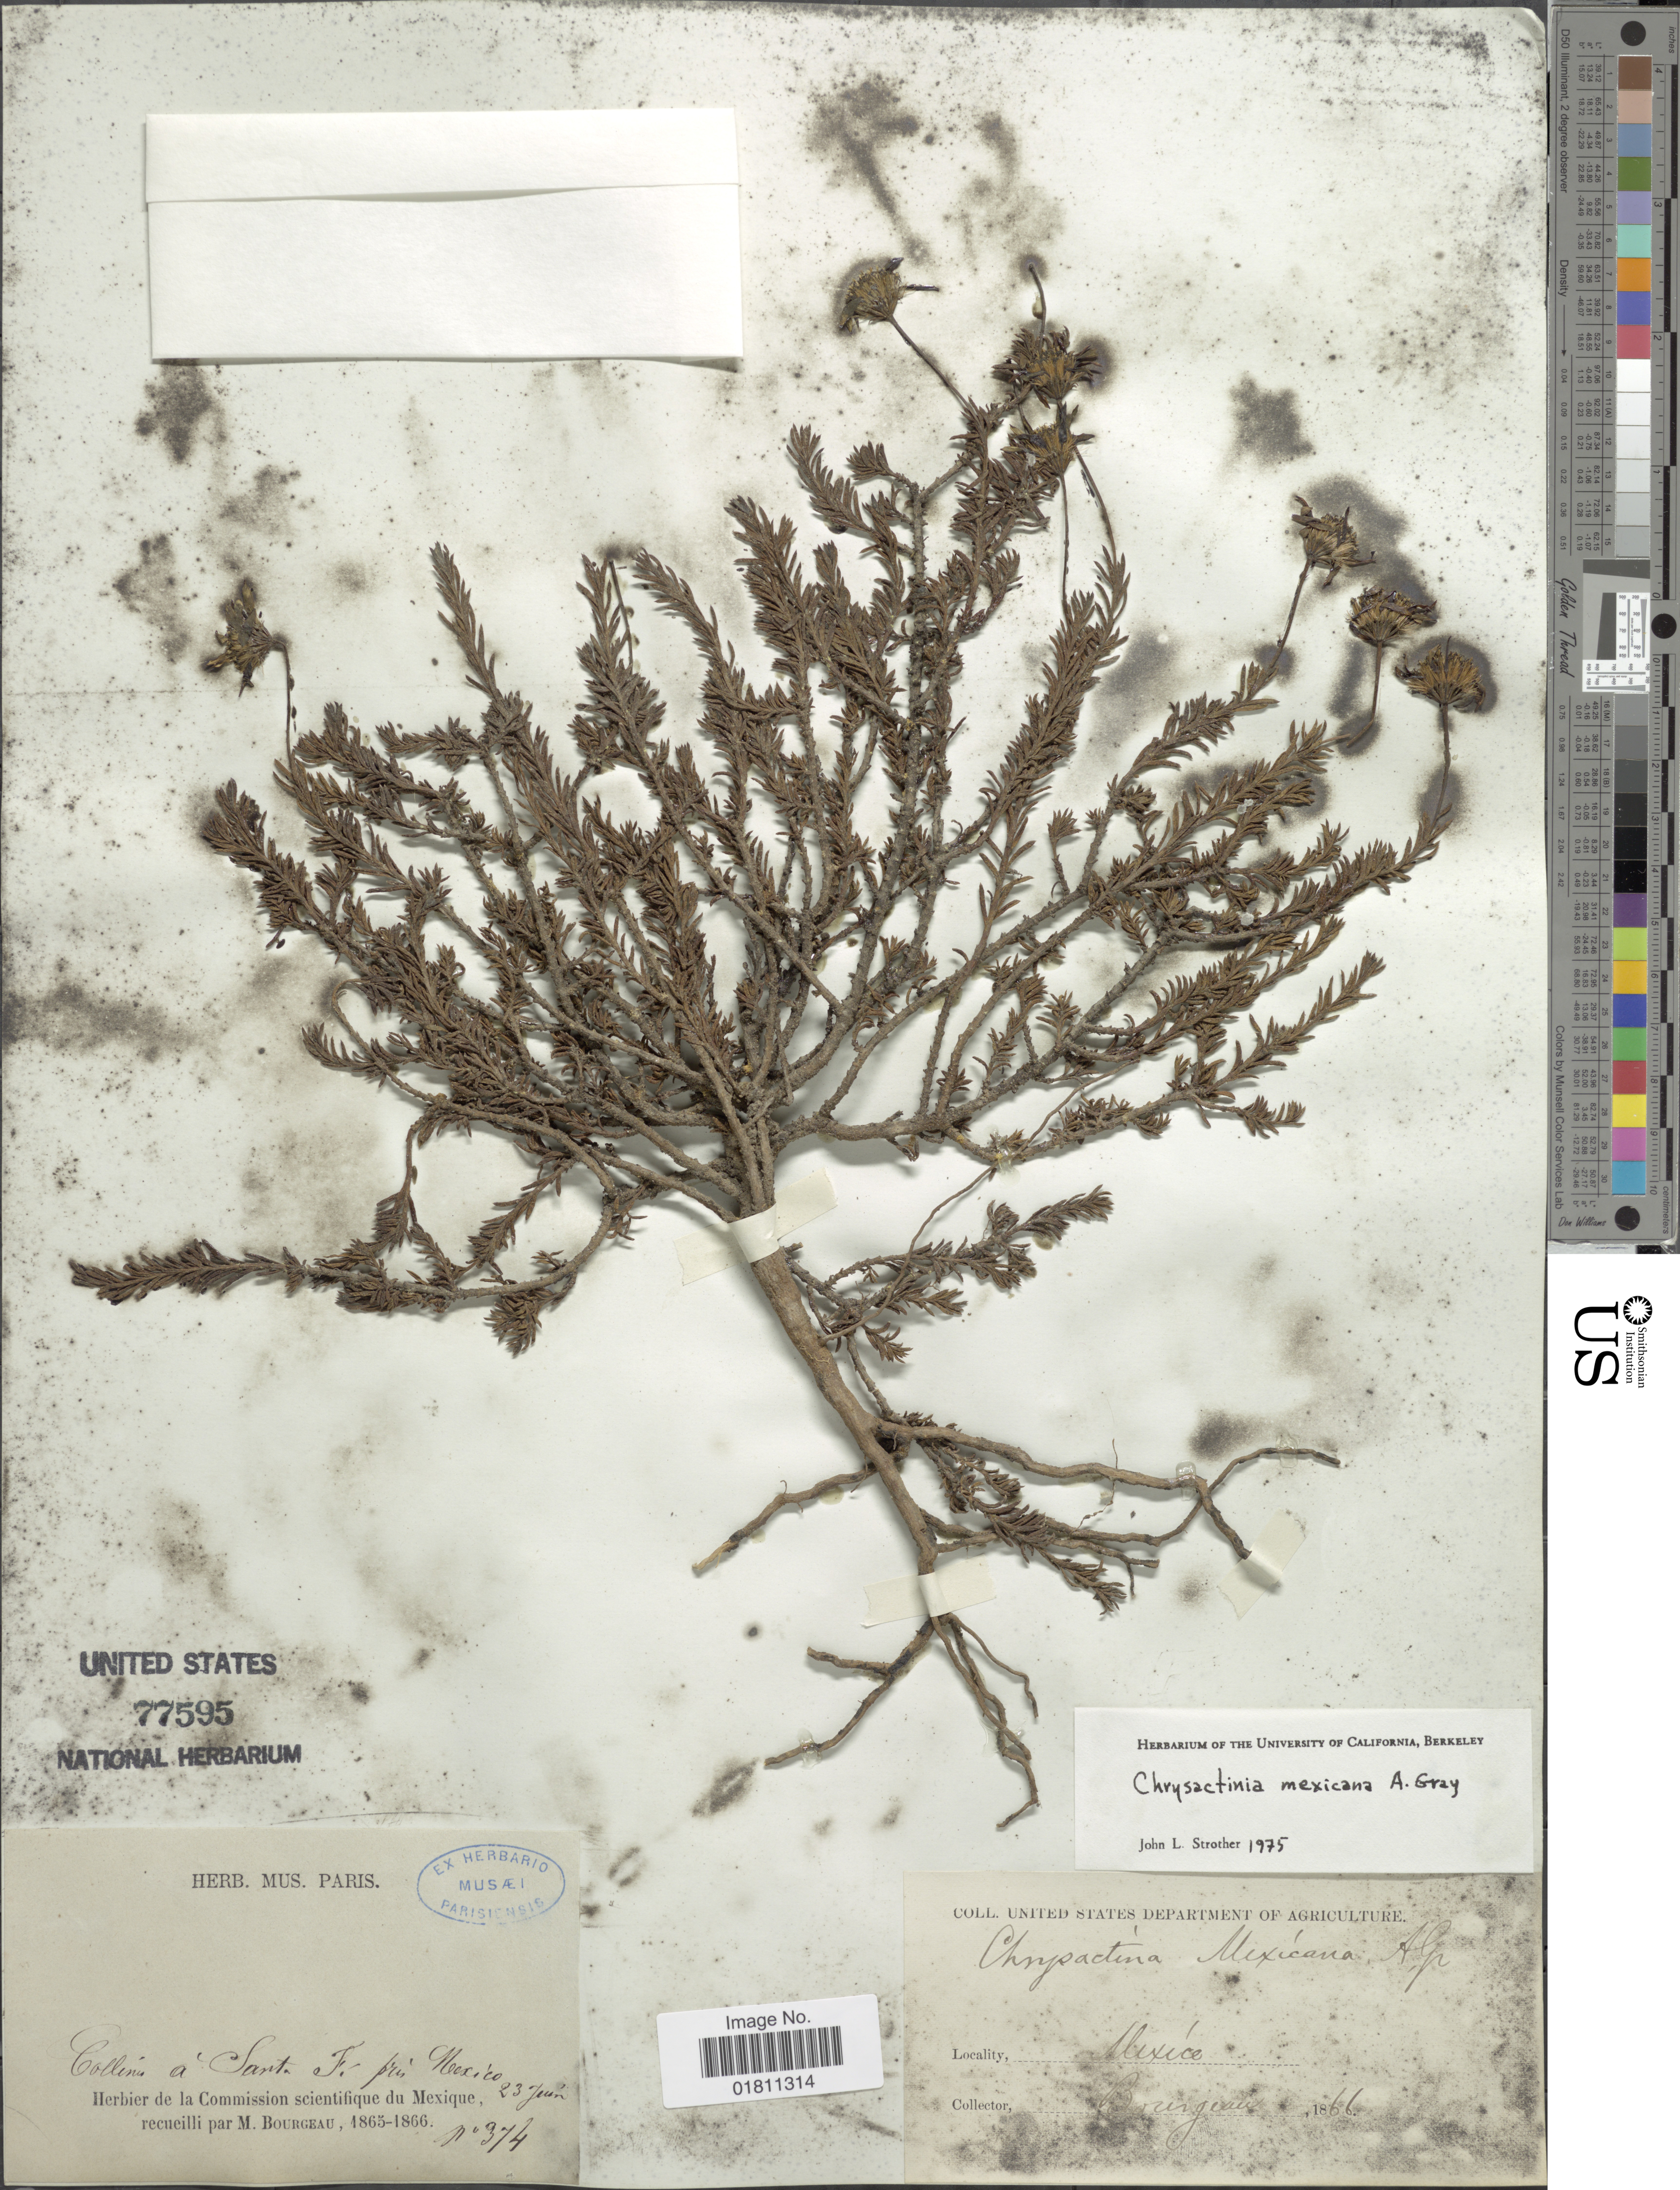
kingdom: Plantae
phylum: Tracheophyta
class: Magnoliopsida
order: Asterales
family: Asteraceae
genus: Chrysactinia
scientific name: Chrysactinia mexicana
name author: A. Gray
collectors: M. Bourgeau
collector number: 374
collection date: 1865-06-23/1866-06-23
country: Mexico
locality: Collima a Santa Fe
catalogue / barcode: US 77595